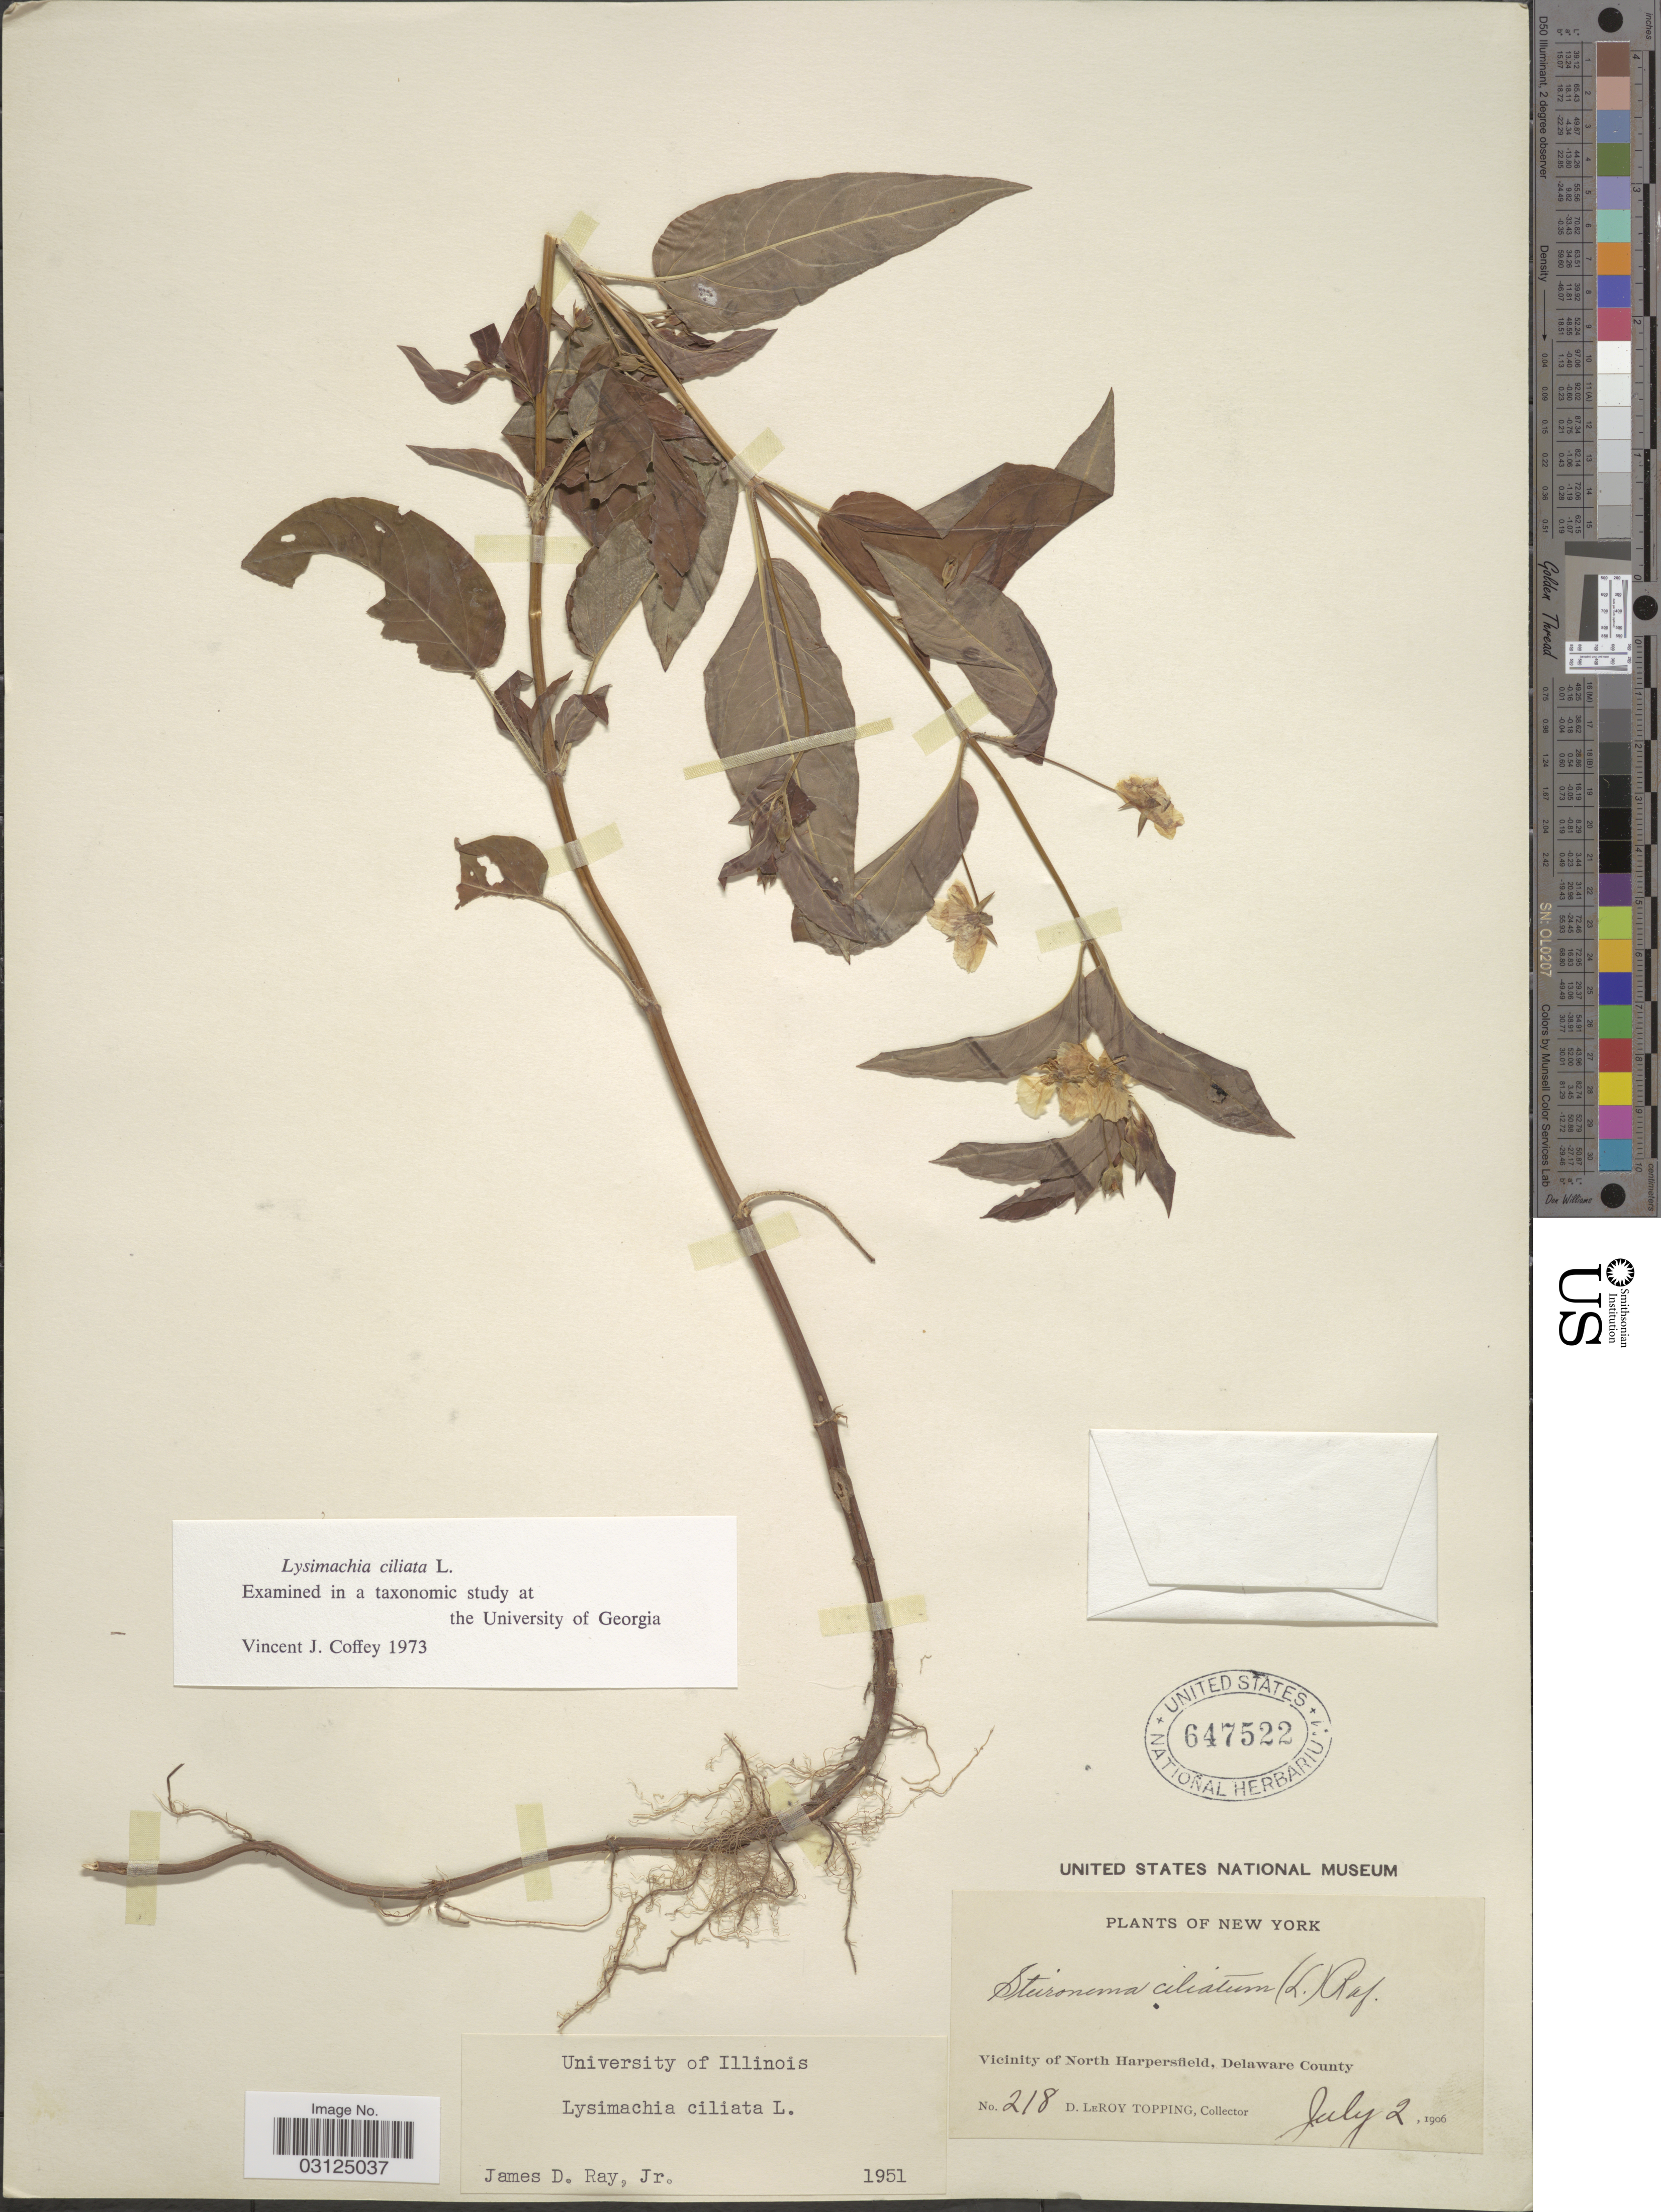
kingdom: Plantae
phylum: Tracheophyta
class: Magnoliopsida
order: Ericales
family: Primulaceae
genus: Lysimachia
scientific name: Lysimachia ciliata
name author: L.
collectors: D. L. Topping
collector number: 218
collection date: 1906-07-02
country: United States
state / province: New York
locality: Vicinity of North Harpersfield, Delaware County.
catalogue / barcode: US 647522